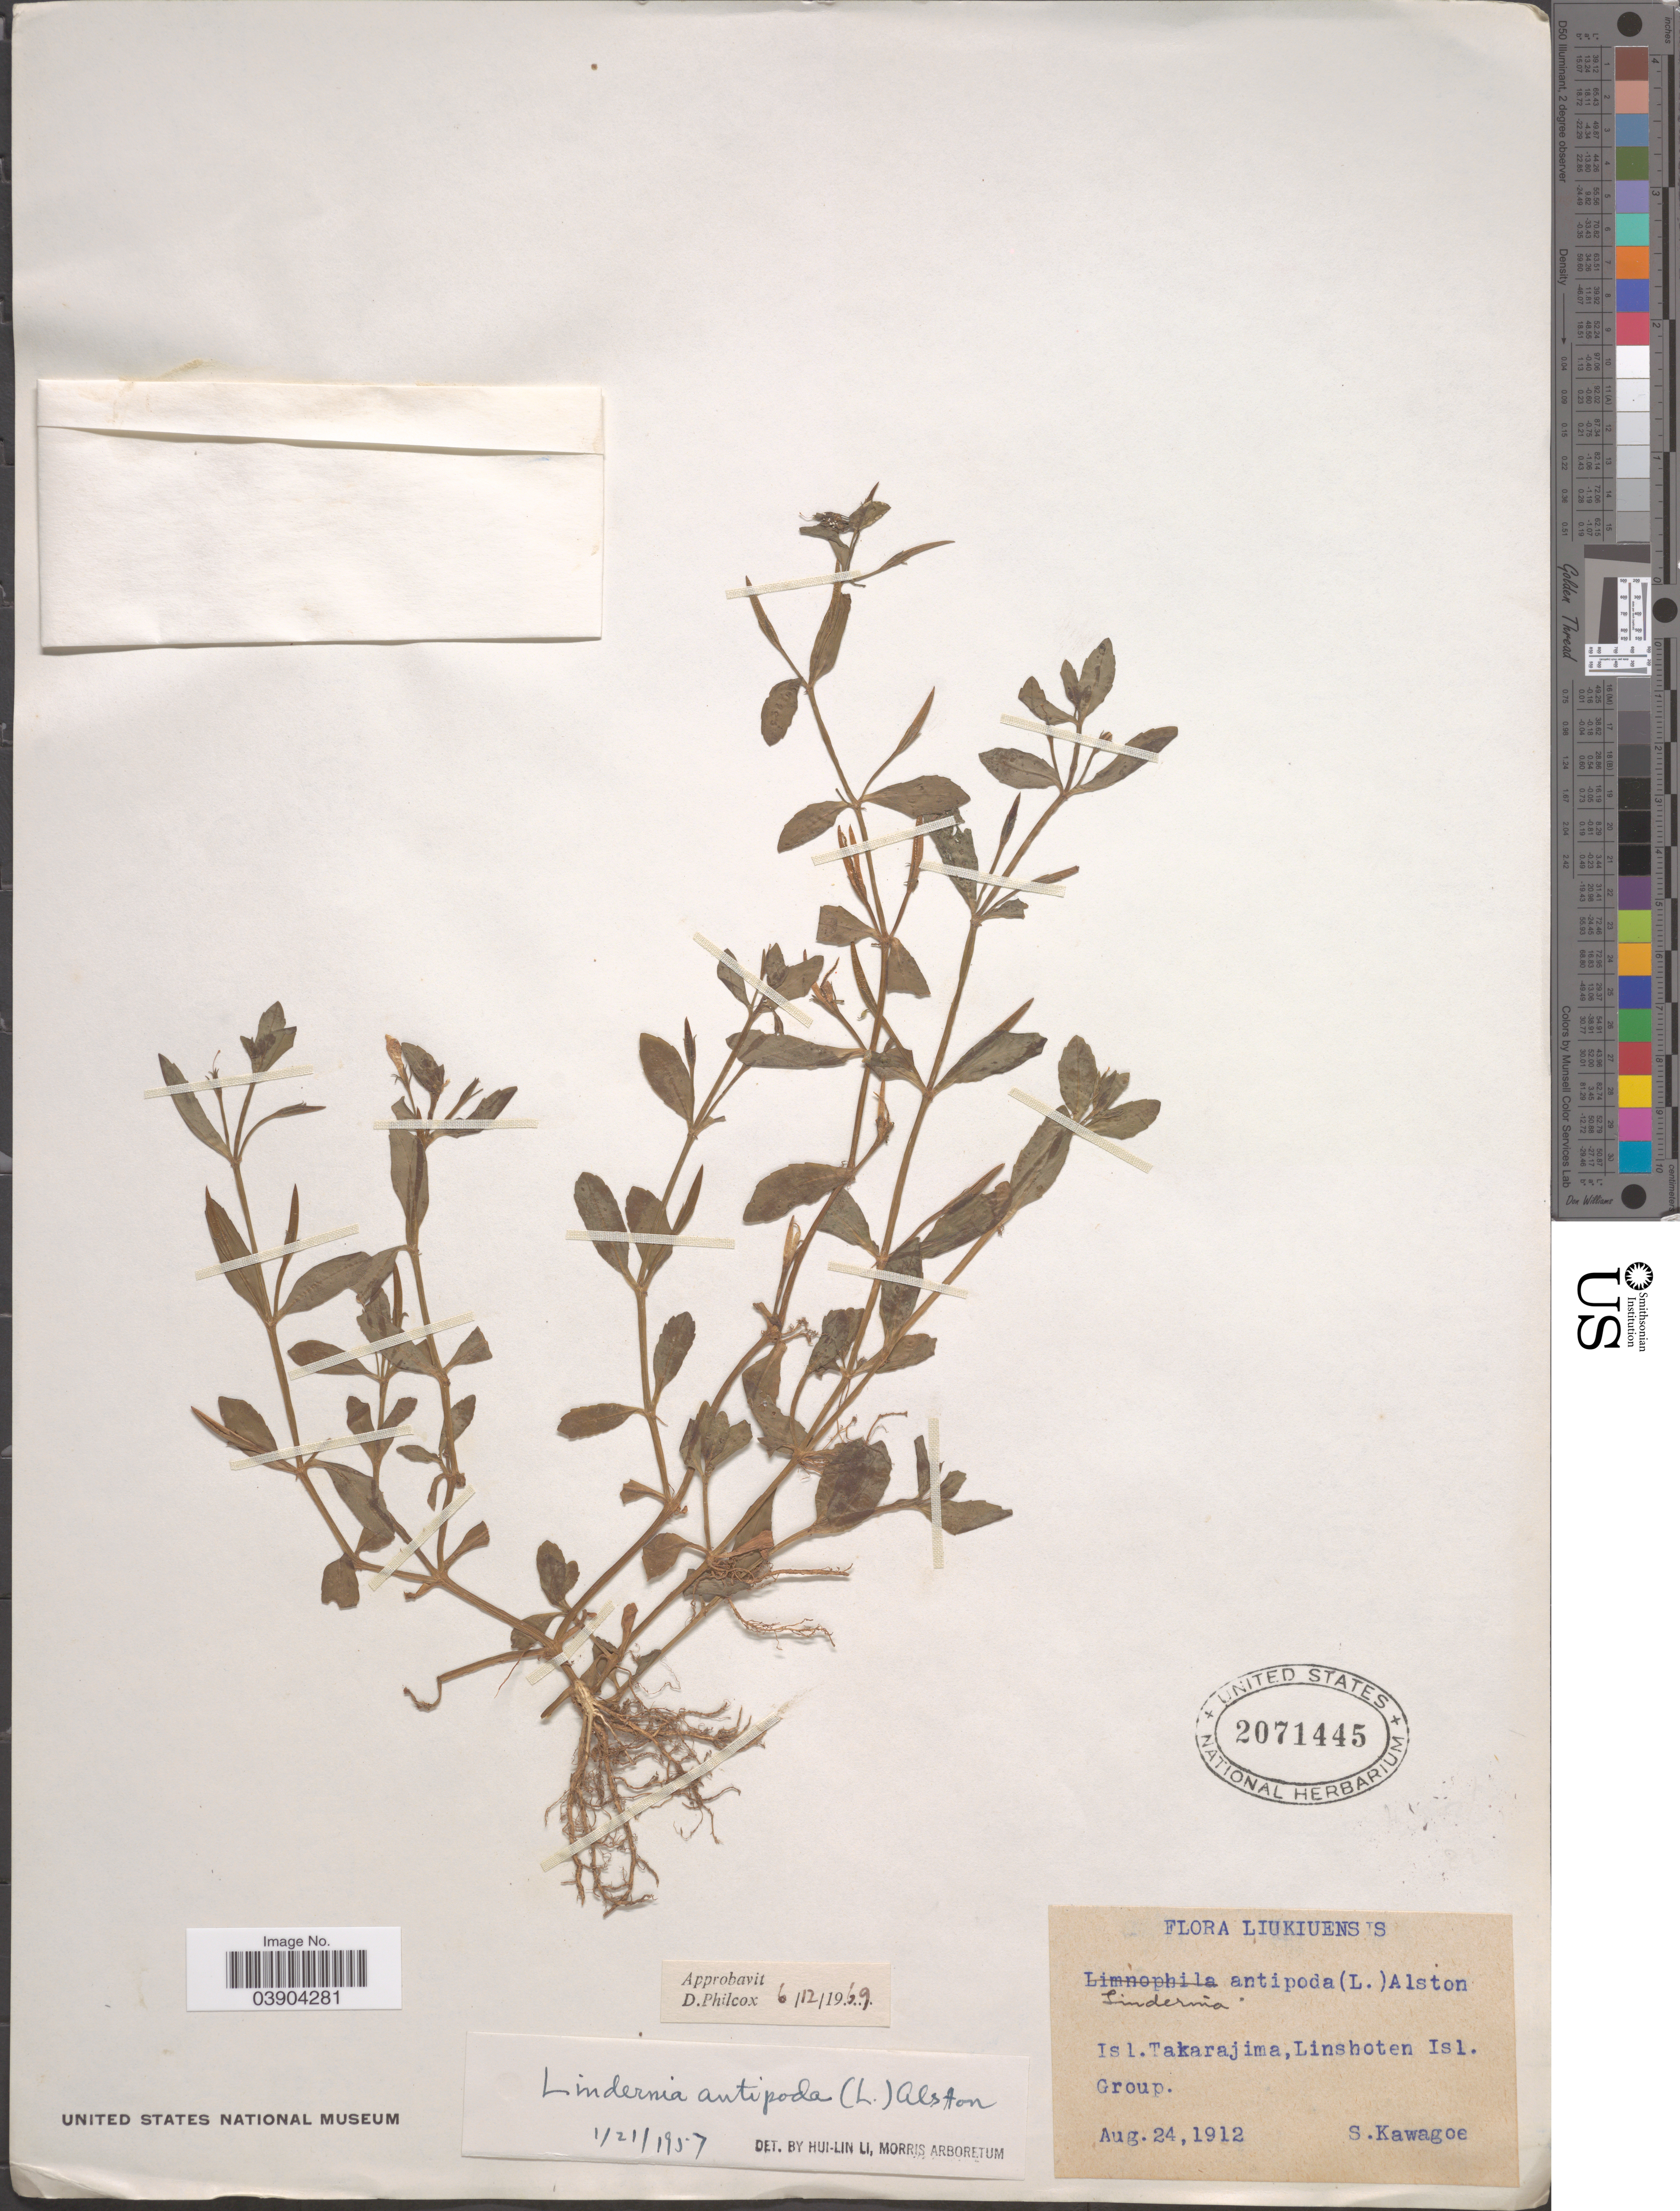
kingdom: Plantae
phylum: Tracheophyta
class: Magnoliopsida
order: Lamiales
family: Linderniaceae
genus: Lindernia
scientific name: Lindernia antipoda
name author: (L.) Alston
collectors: S. Kawagoe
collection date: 1912-08-24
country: Japan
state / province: Okinawa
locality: Liukiuensis. Isl. Takarajima, Linshoten Isl. Group.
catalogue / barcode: US 2071445